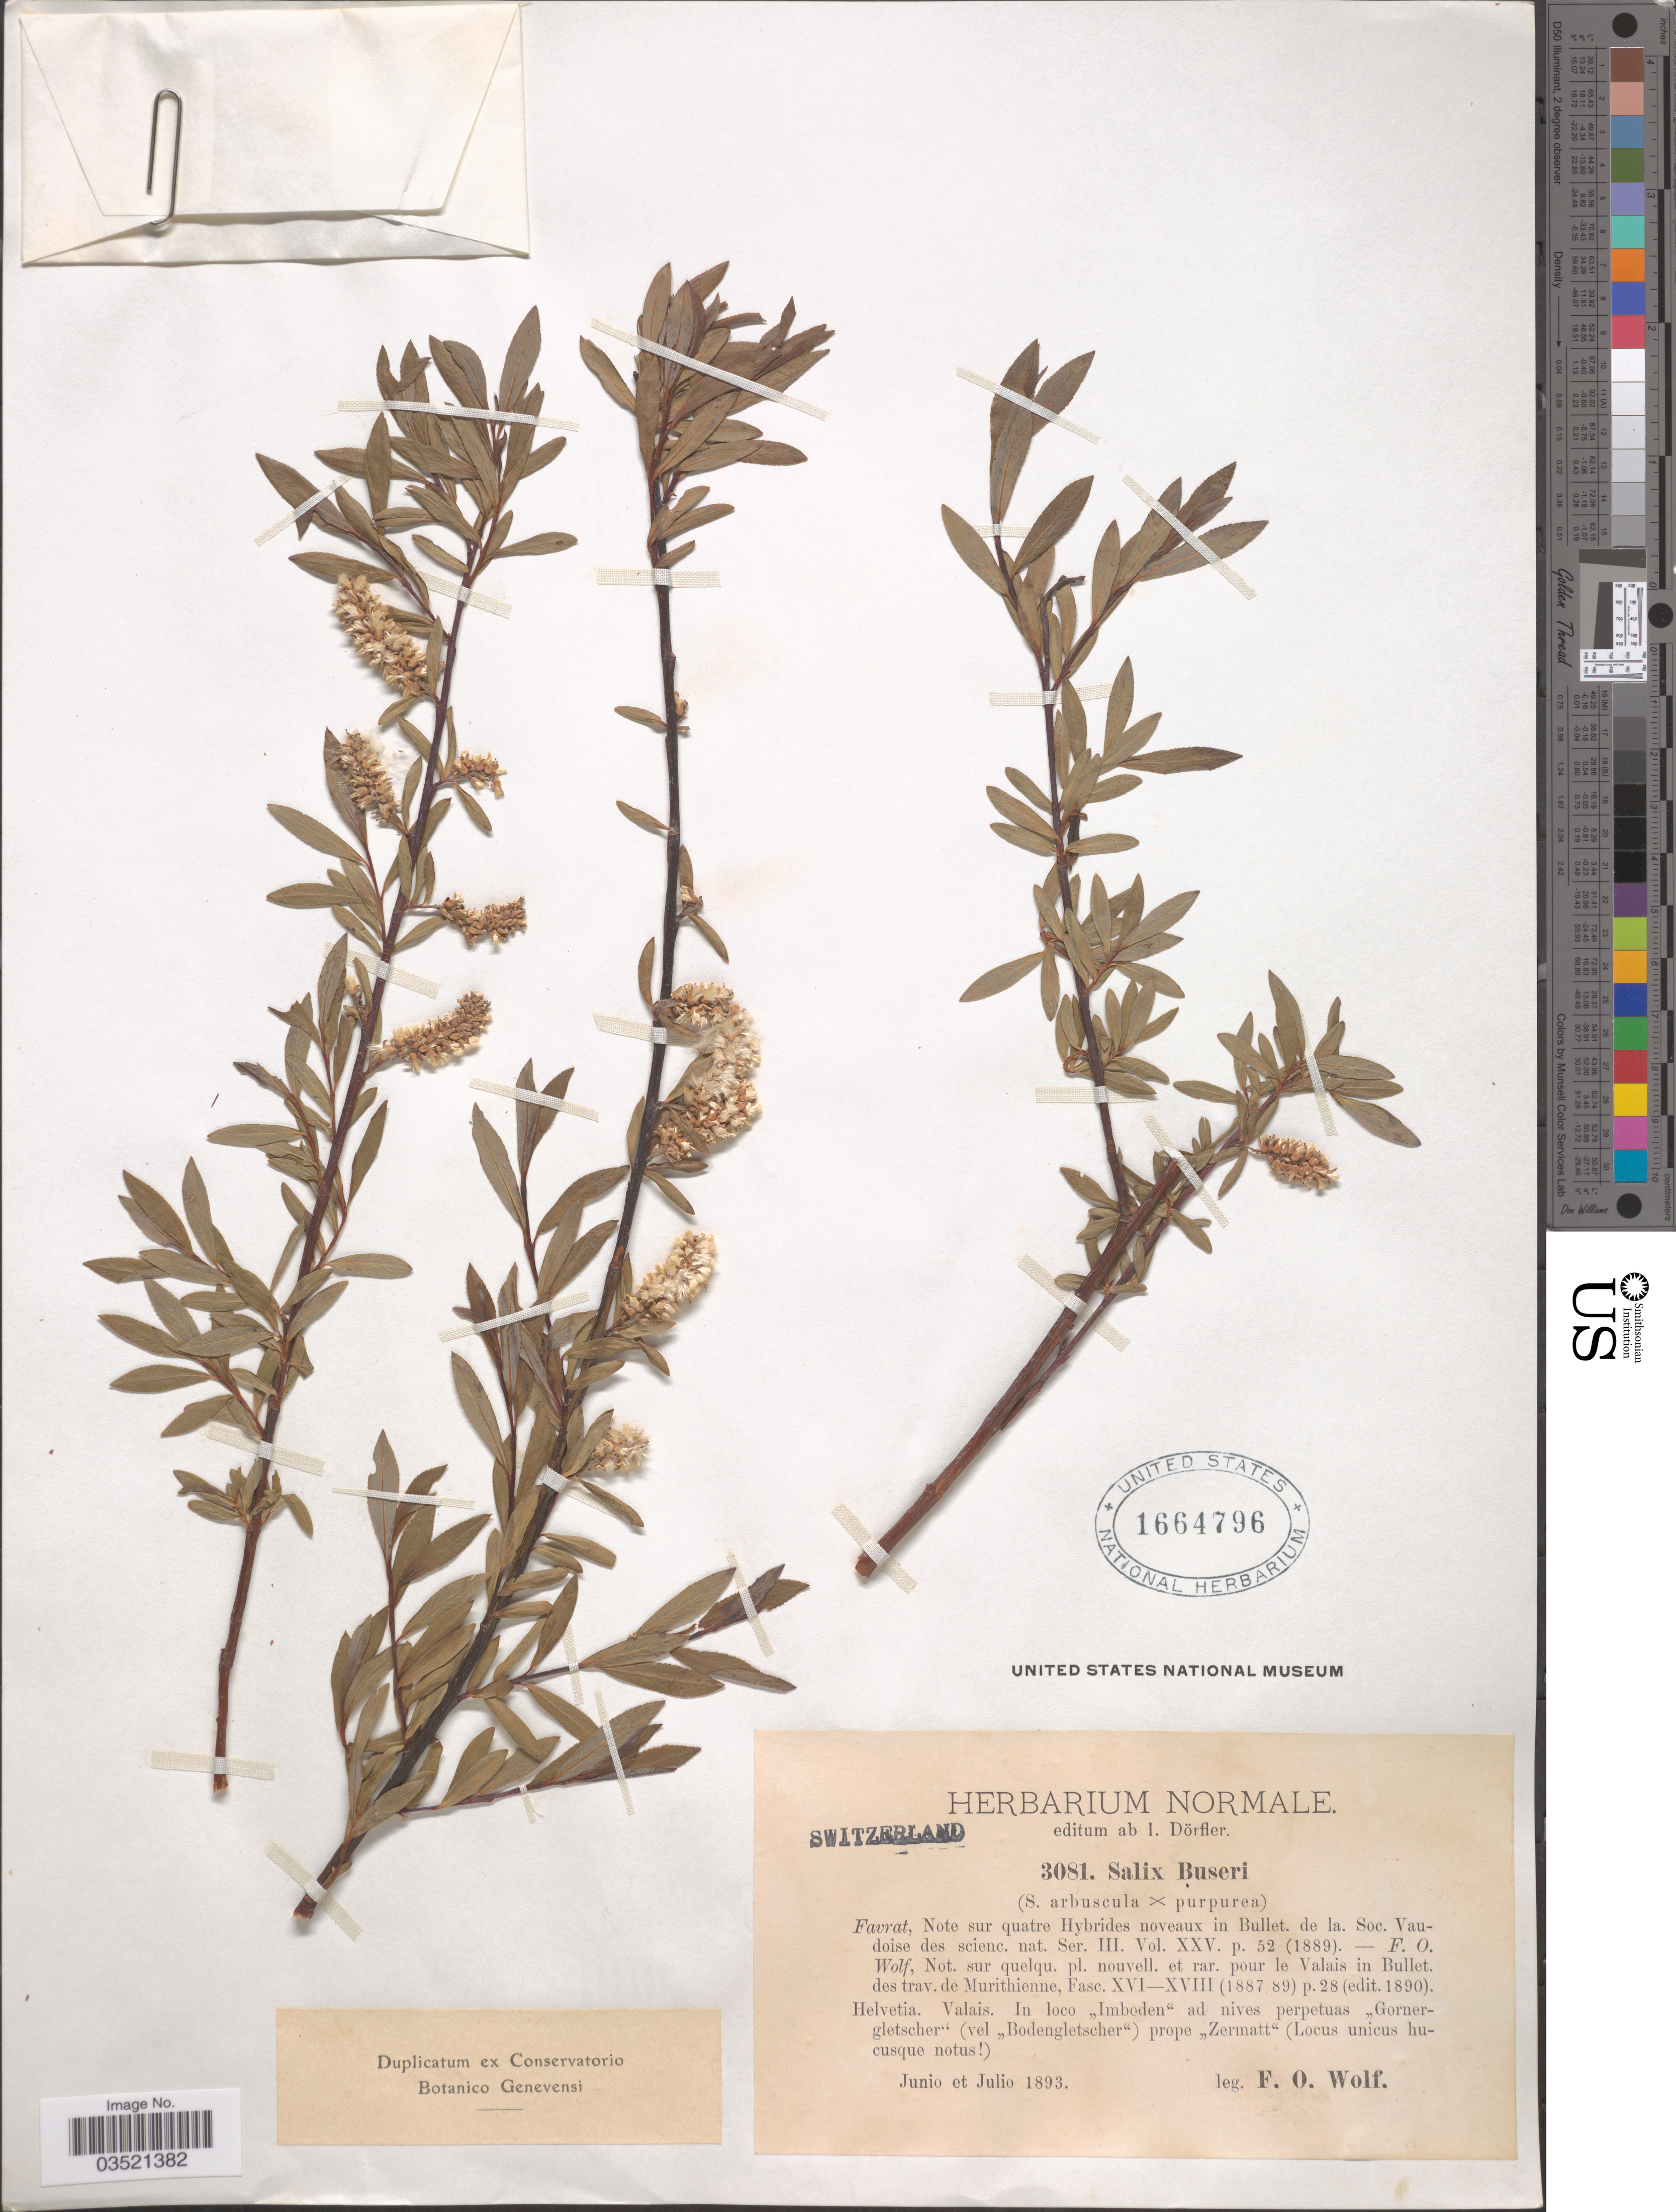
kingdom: Plantae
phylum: Tracheophyta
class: Magnoliopsida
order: Malpighiales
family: Salicaceae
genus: Salix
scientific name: Salix buseri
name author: Favrat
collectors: F. Wolf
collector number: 3081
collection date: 1893-06/1893-07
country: Switzerland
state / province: Valais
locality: Helvetia, Valais. In loco "Imboden" ad nives perpetuas "Gornergletscher" (vel "Bodengletscher") prope "Zermatt".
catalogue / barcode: US 1664796